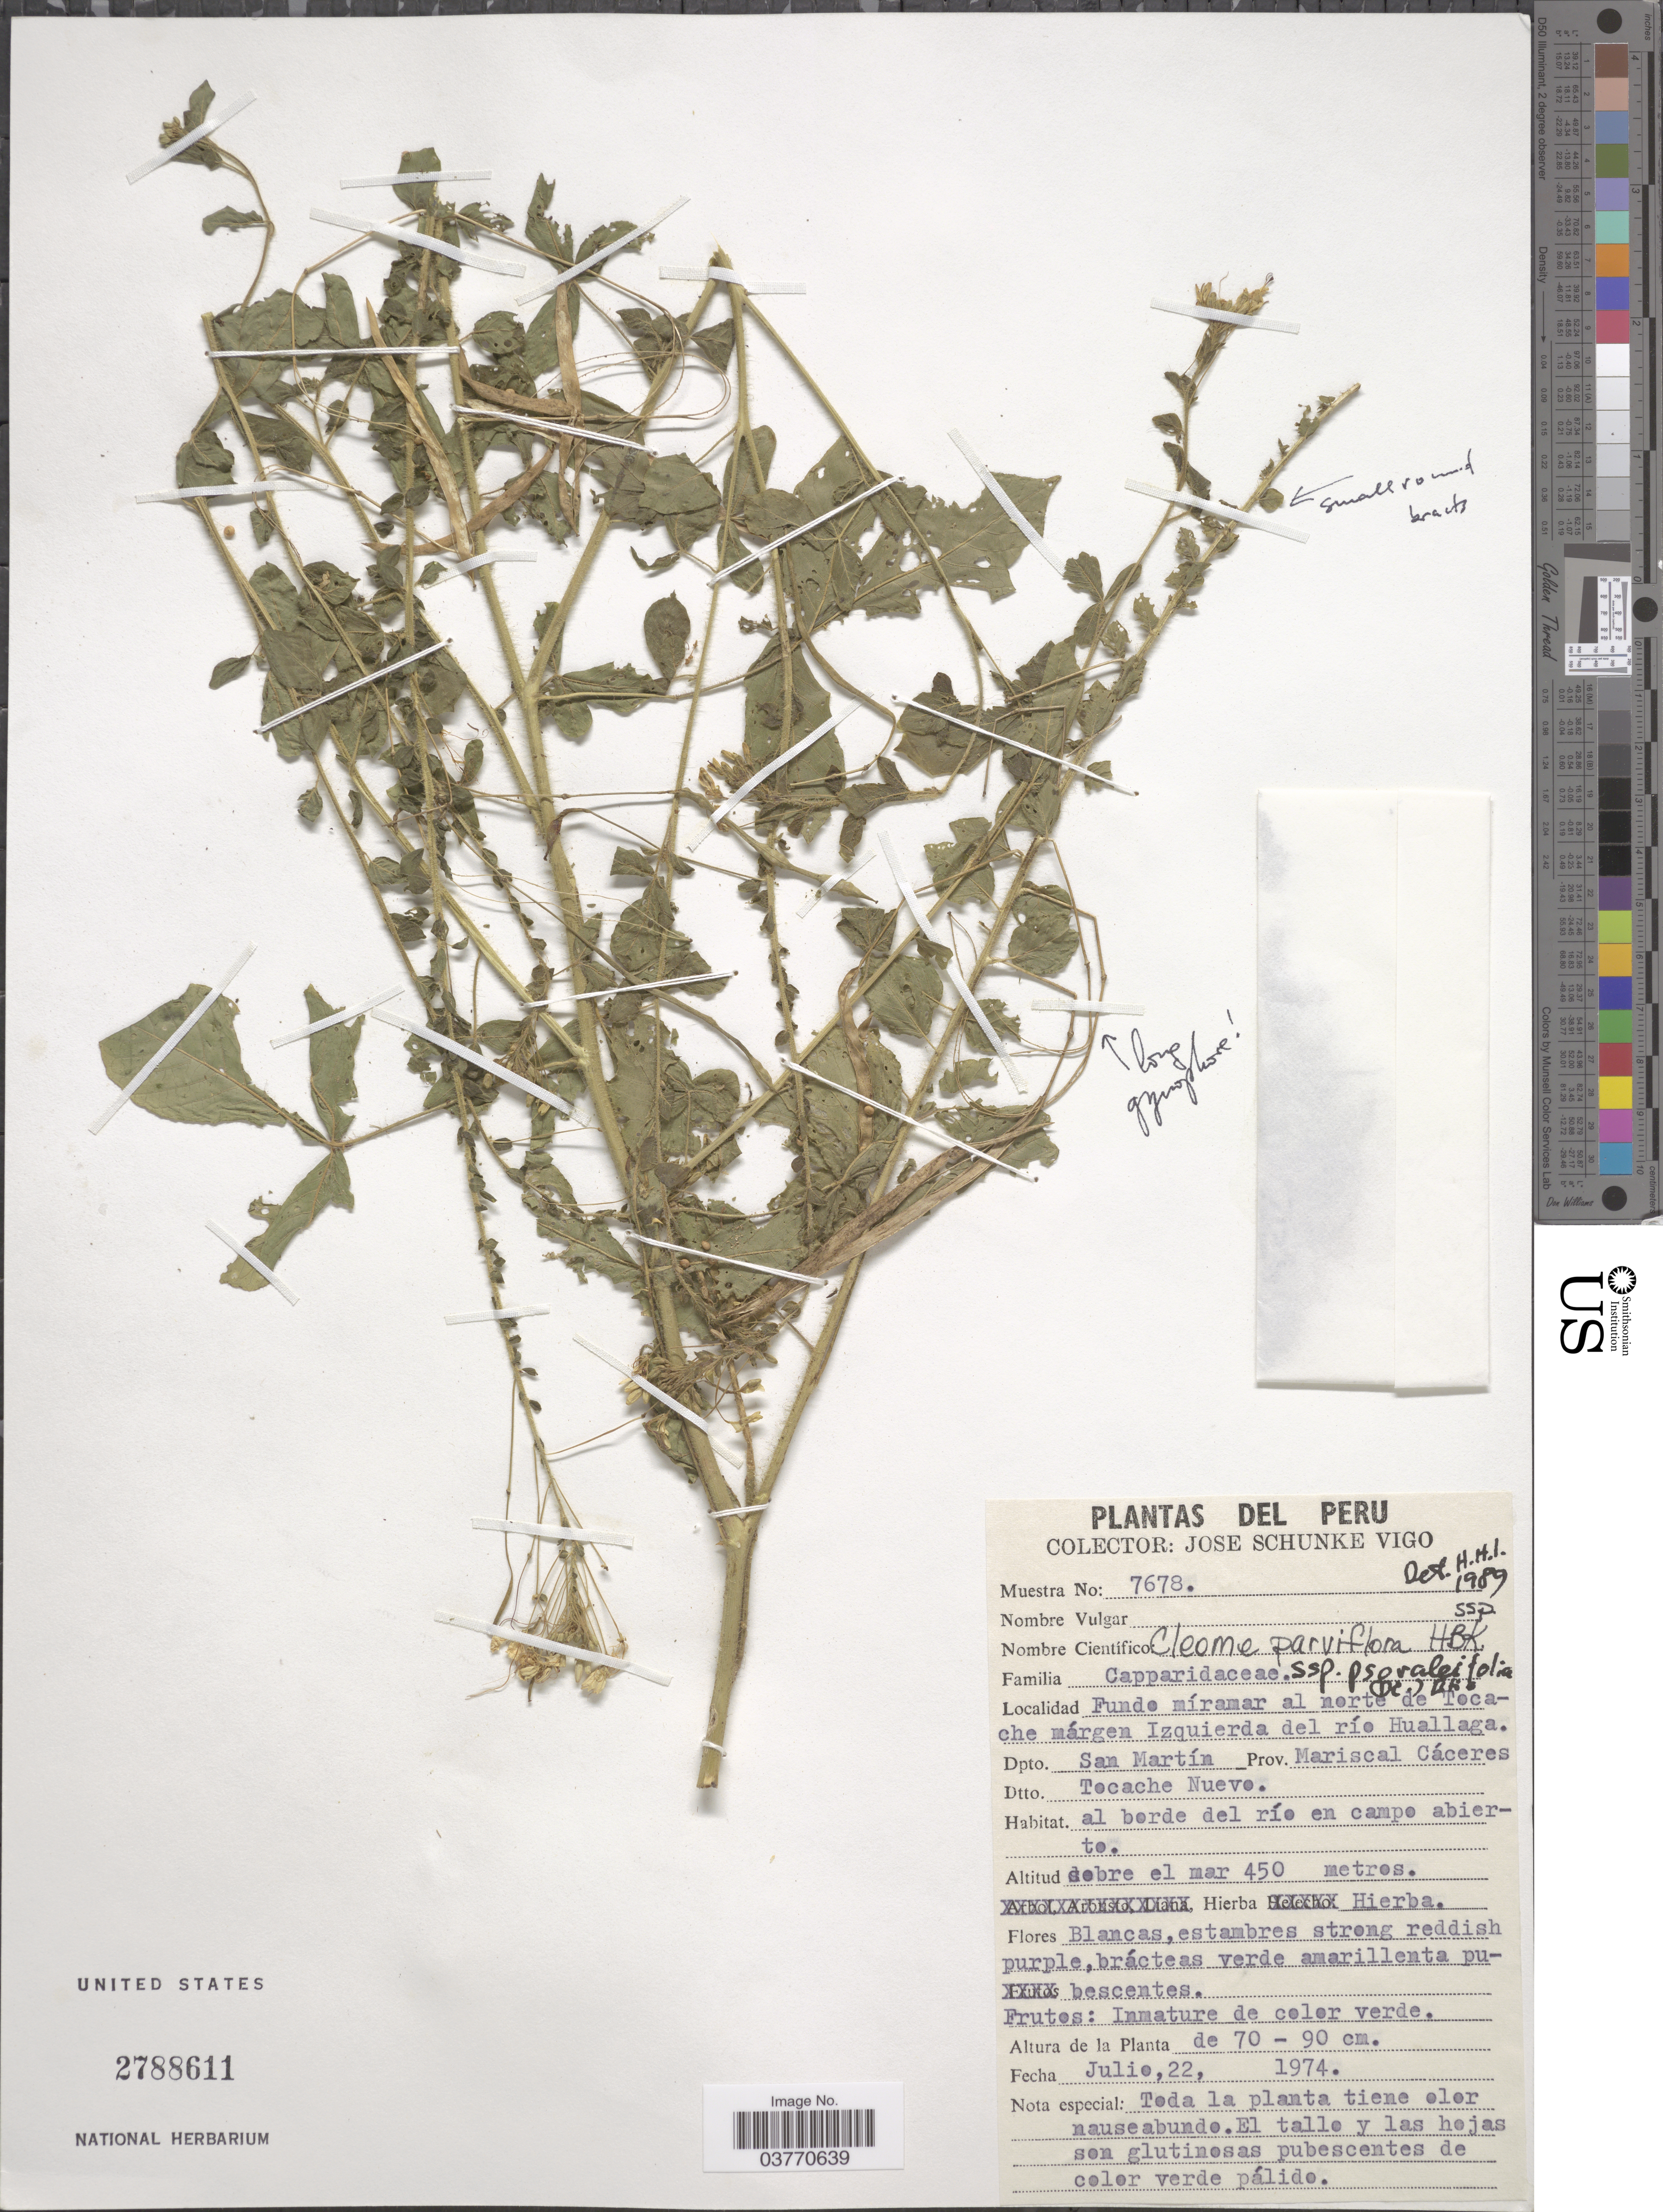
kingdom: Plantae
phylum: Tracheophyta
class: Magnoliopsida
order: Brassicales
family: Cleomaceae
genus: Tarenaya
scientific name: Tarenaya psoraleifolia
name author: (DC.) Soares Neto & Roalson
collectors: J. Schunke Vigo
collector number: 7678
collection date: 1974-07-22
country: Peru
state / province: San Martín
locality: Fundo míramar al norte de Tocache márgen Izquierda del río Huallaga. Dpto. San Martín. Prov. Mariscal Cáceres. Dtto. Tocache Nuevo.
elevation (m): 450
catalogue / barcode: US 2788611